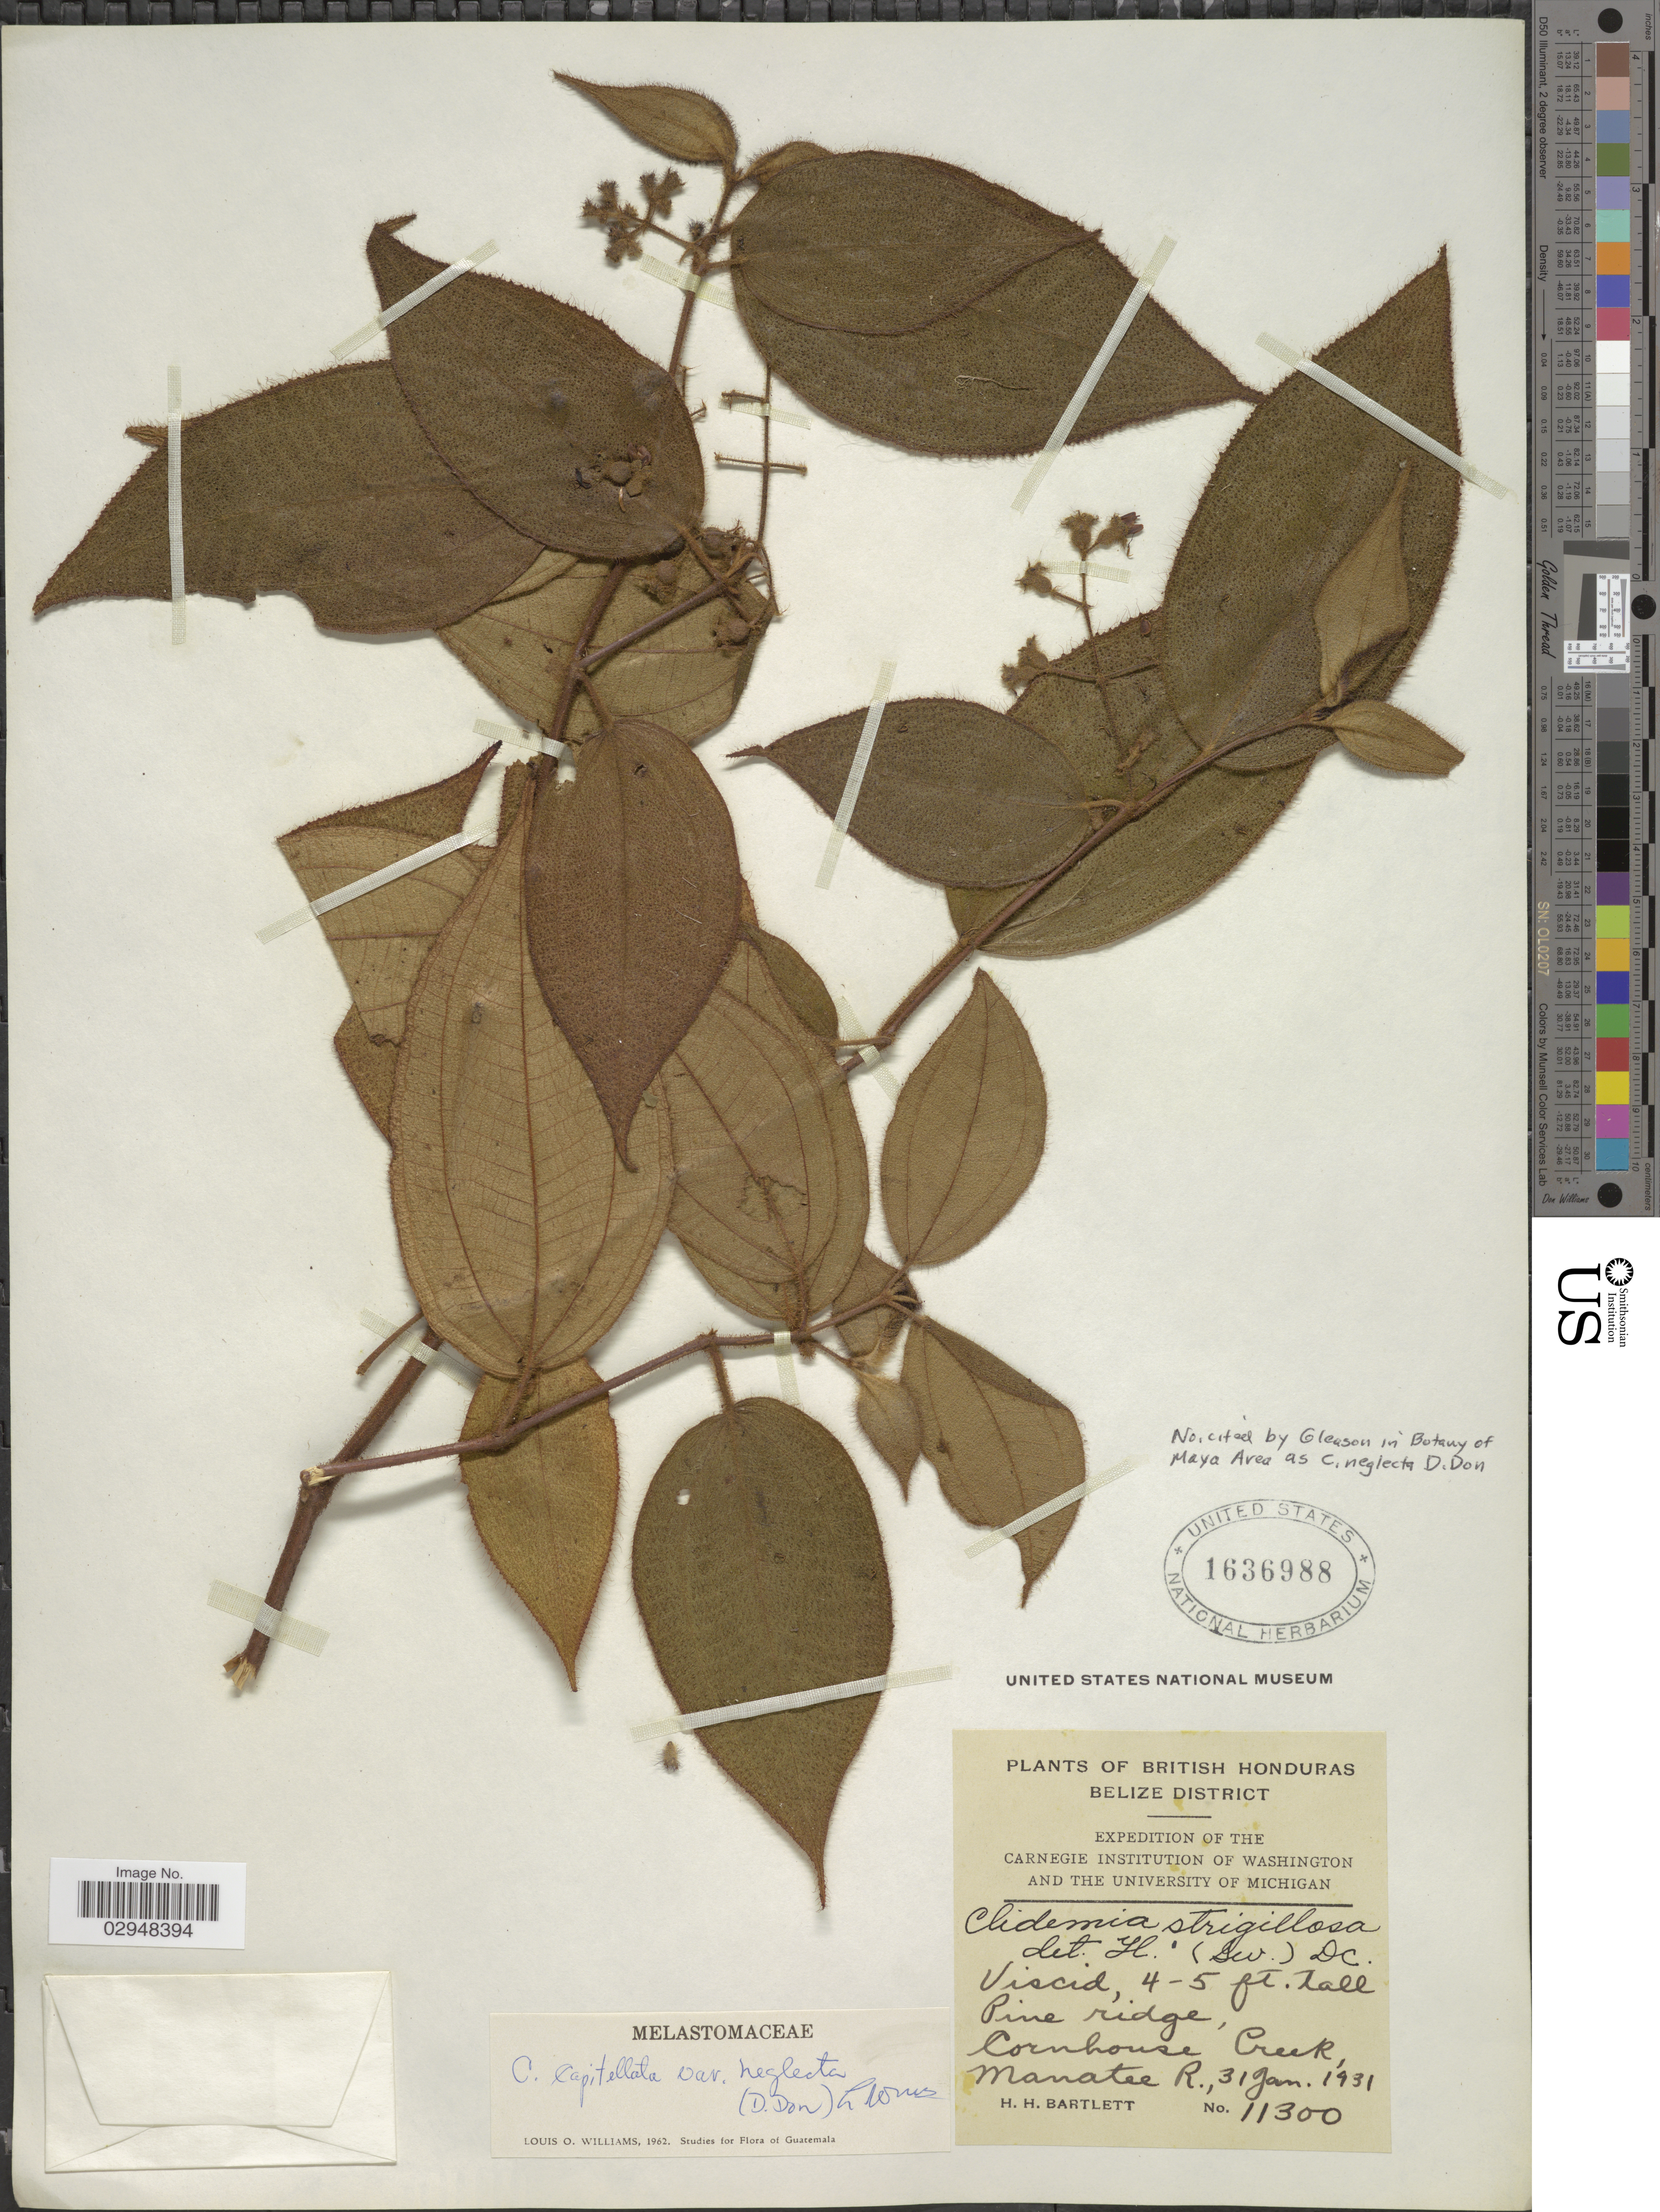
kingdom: Plantae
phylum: Tracheophyta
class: Magnoliopsida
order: Myrtales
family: Melastomataceae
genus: Clidemia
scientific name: Clidemia urceolata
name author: DC.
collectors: H. H. Bartlett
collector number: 11300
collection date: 1931-01-31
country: Belize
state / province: Belize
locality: British Honduras, Belize District, Cornhouse Creek, Manatee R.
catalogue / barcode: US 1636988